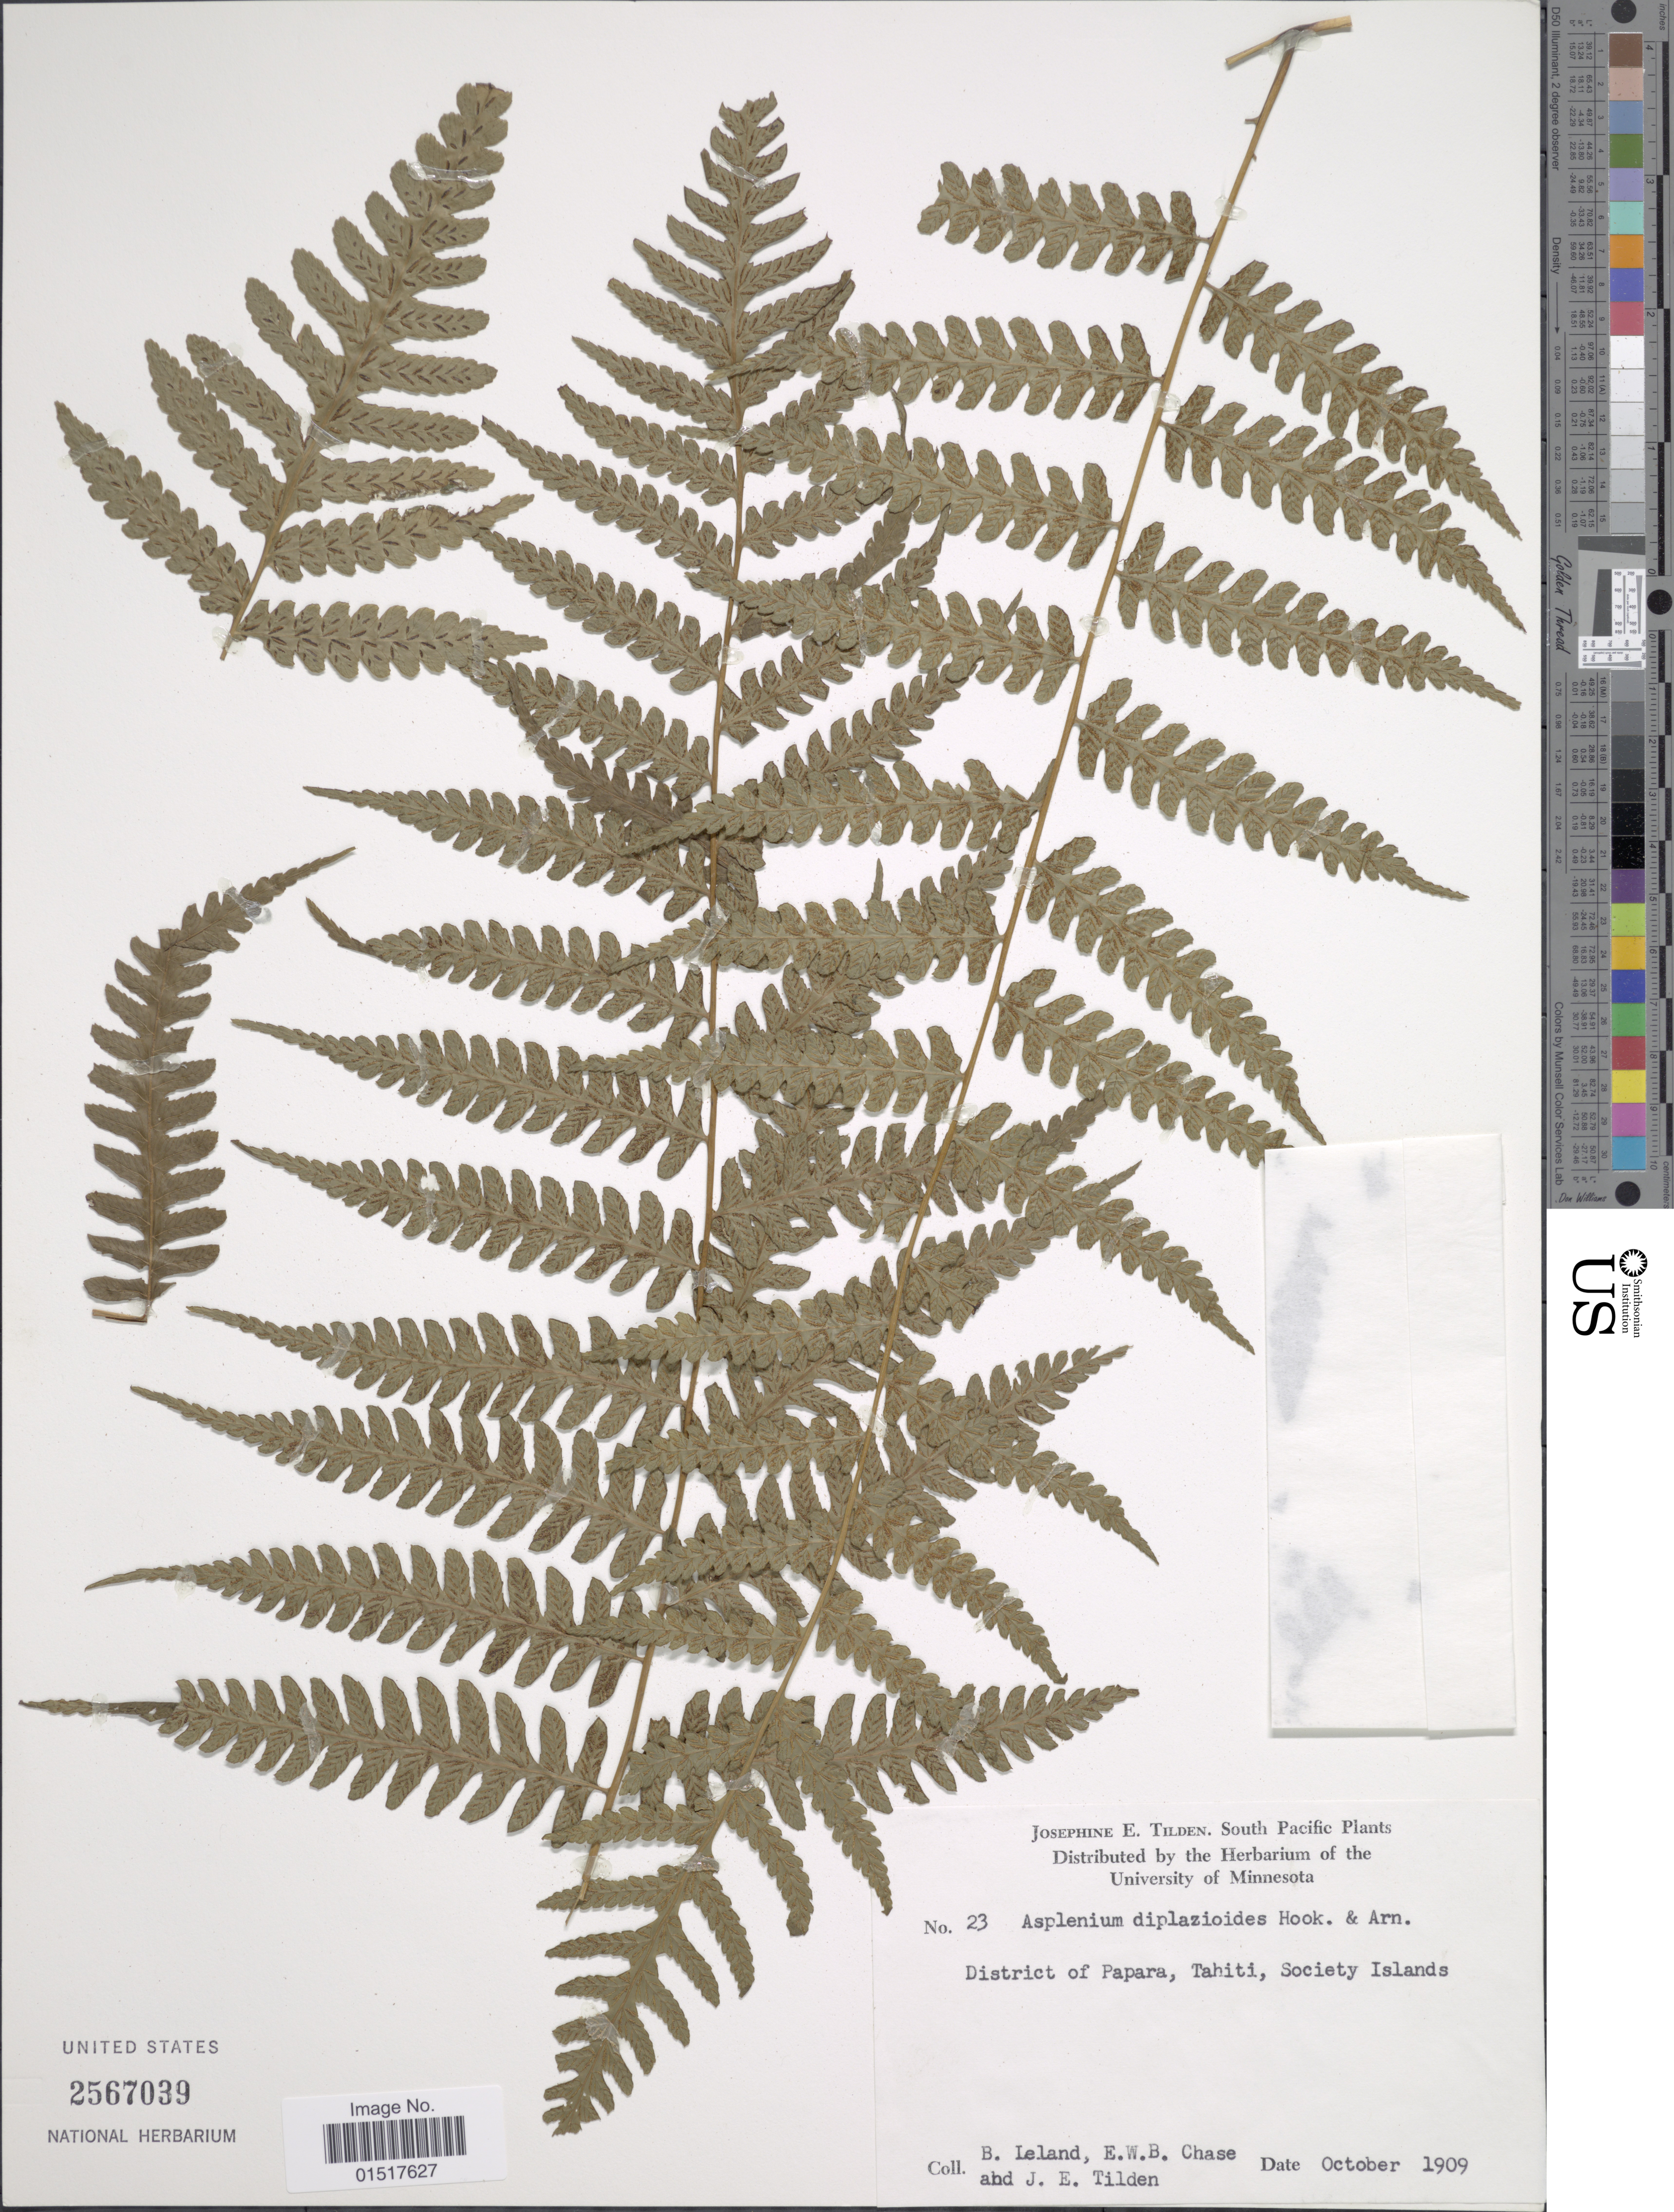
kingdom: Plantae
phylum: Tracheophyta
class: Polypodiopsida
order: Polypodiales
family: Aspleniaceae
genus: Asplenium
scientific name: Asplenium diplazioides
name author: Hook. & Arn.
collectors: B. Leland, E. W. Chase & J. E. Tilden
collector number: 23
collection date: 1909-10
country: French Polynesia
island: Tahiti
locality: District of Papara, Tahiti, Society Islands.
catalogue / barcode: US 2567039